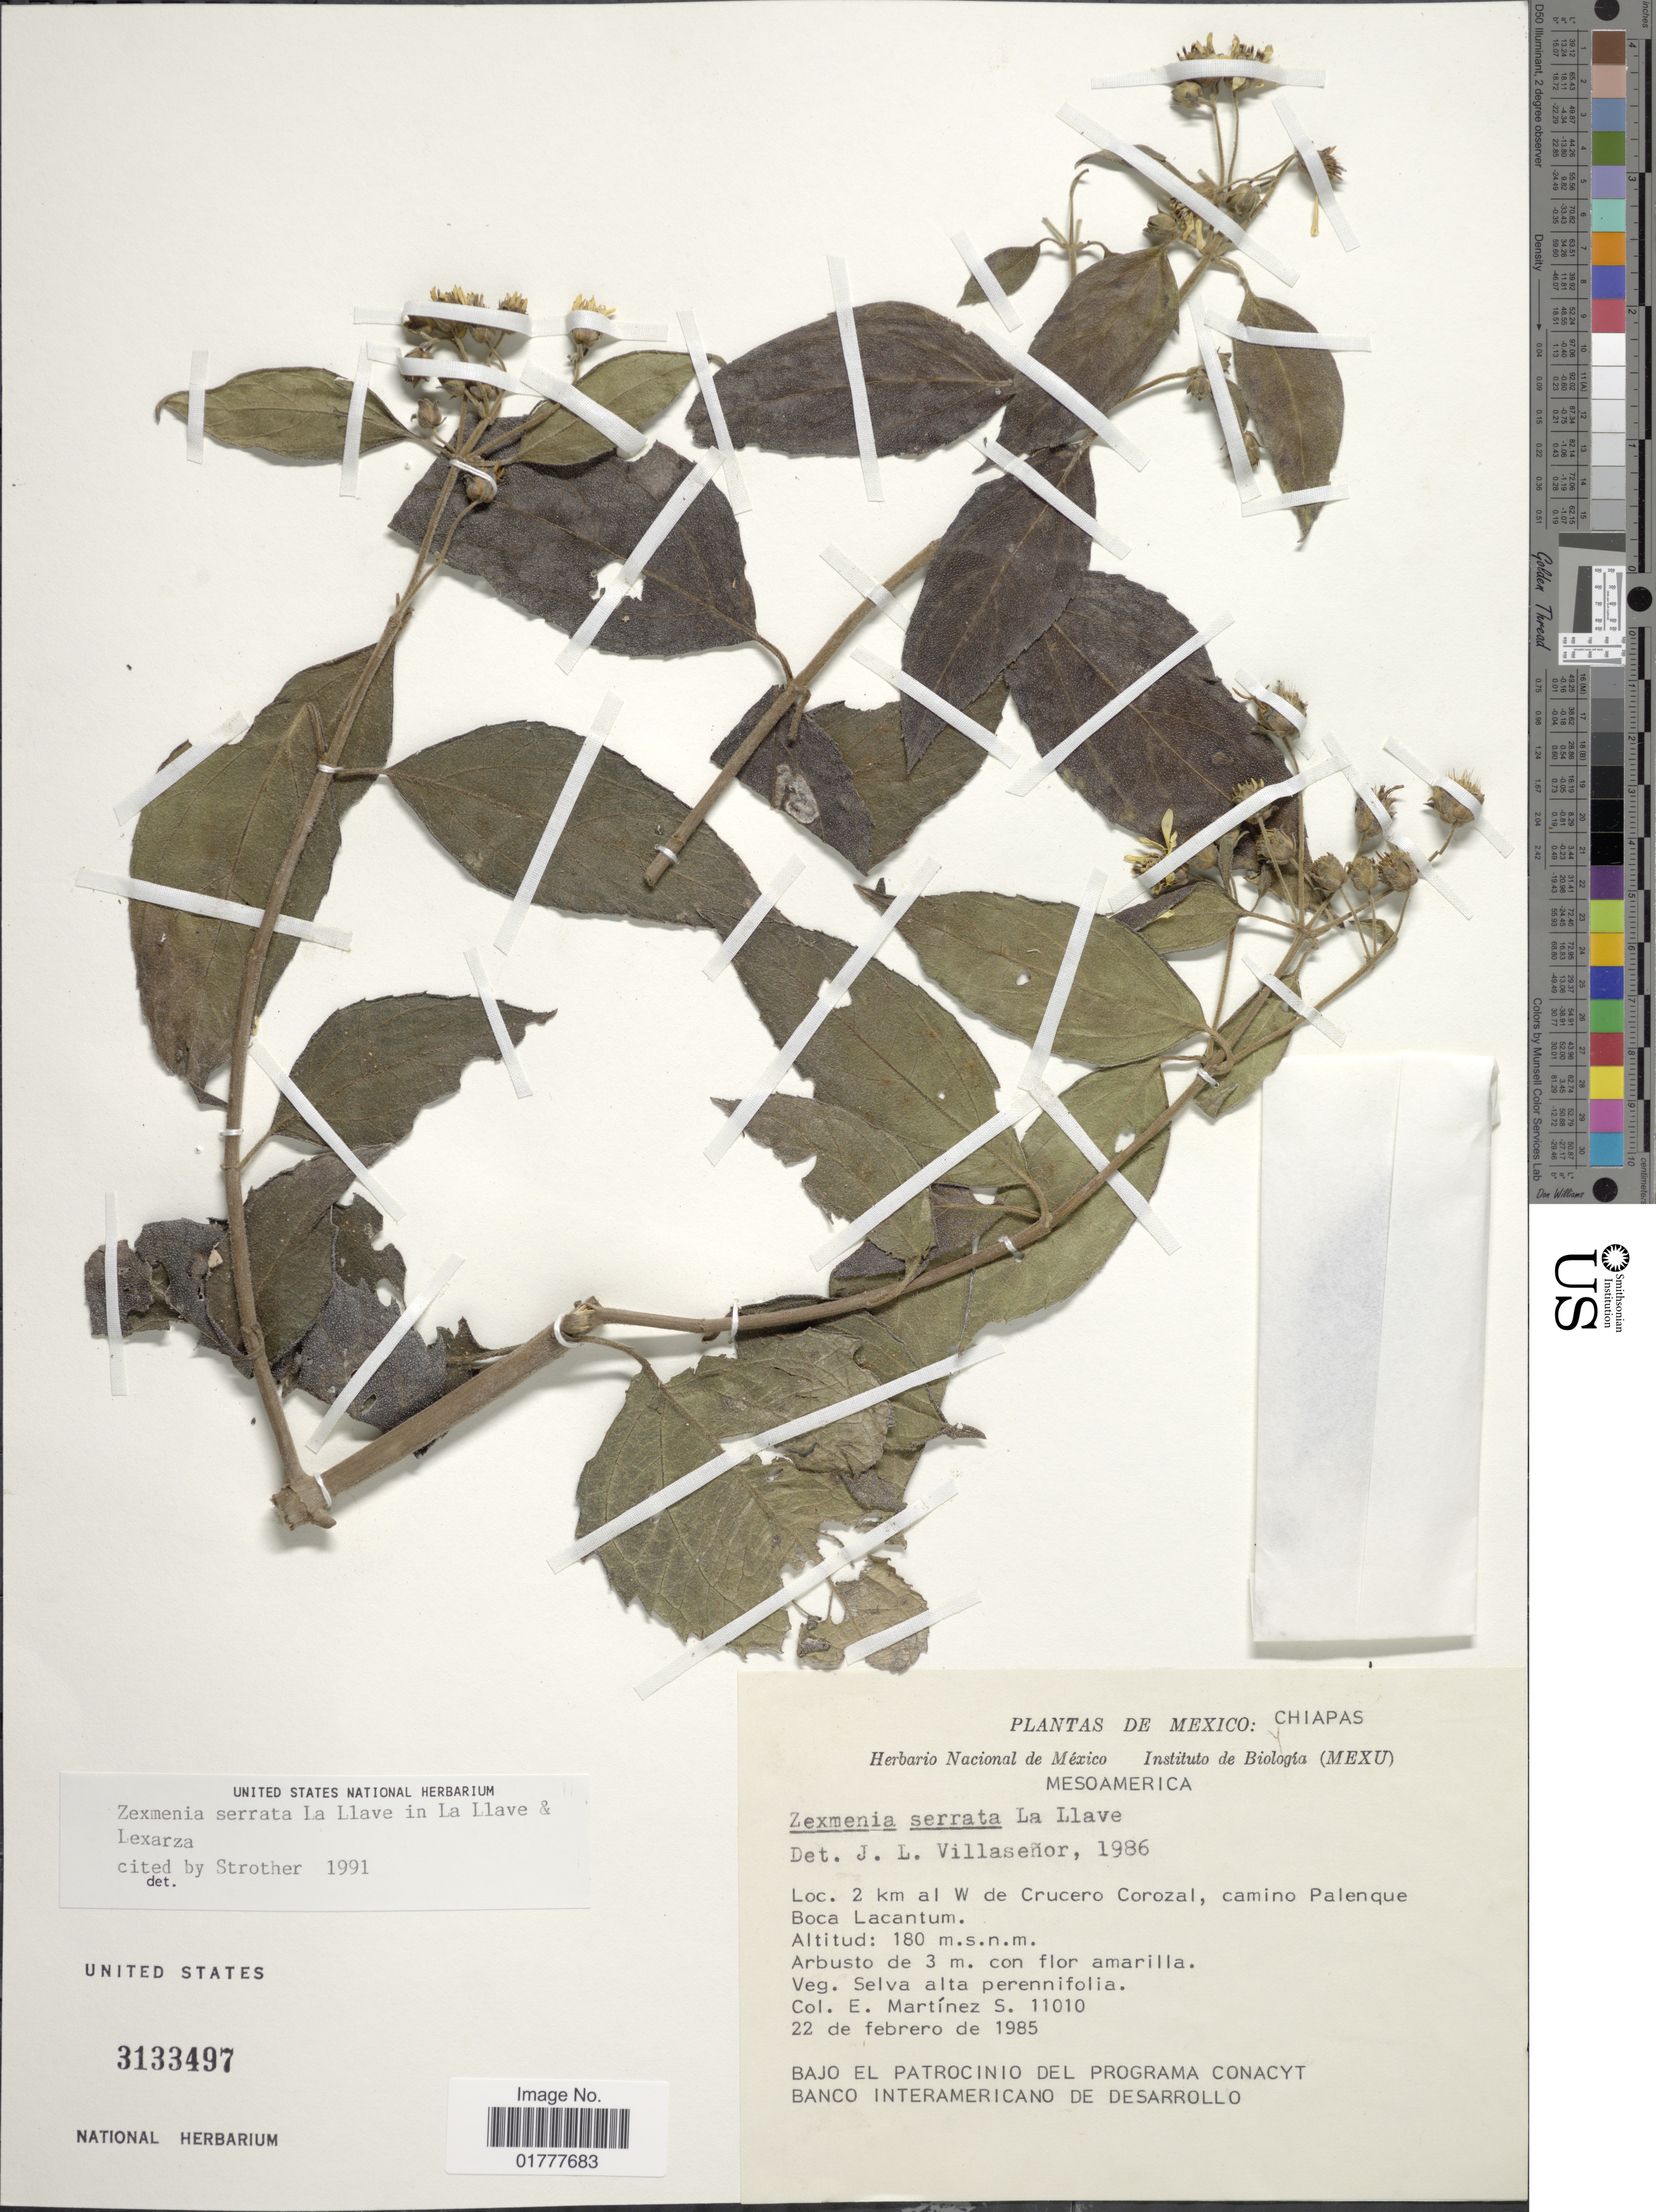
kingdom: Plantae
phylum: Tracheophyta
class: Magnoliopsida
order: Asterales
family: Asteraceae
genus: Zexmenia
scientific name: Zexmenia serrata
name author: La Llave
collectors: E. M. Martínez S.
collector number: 11010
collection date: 1985-02-22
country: Mexico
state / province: Chiapas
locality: Mexico: Chiapas. 2 km al W de Crucero Corozal, camino Palenque Boca Lacantum.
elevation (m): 180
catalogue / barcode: US 3133497